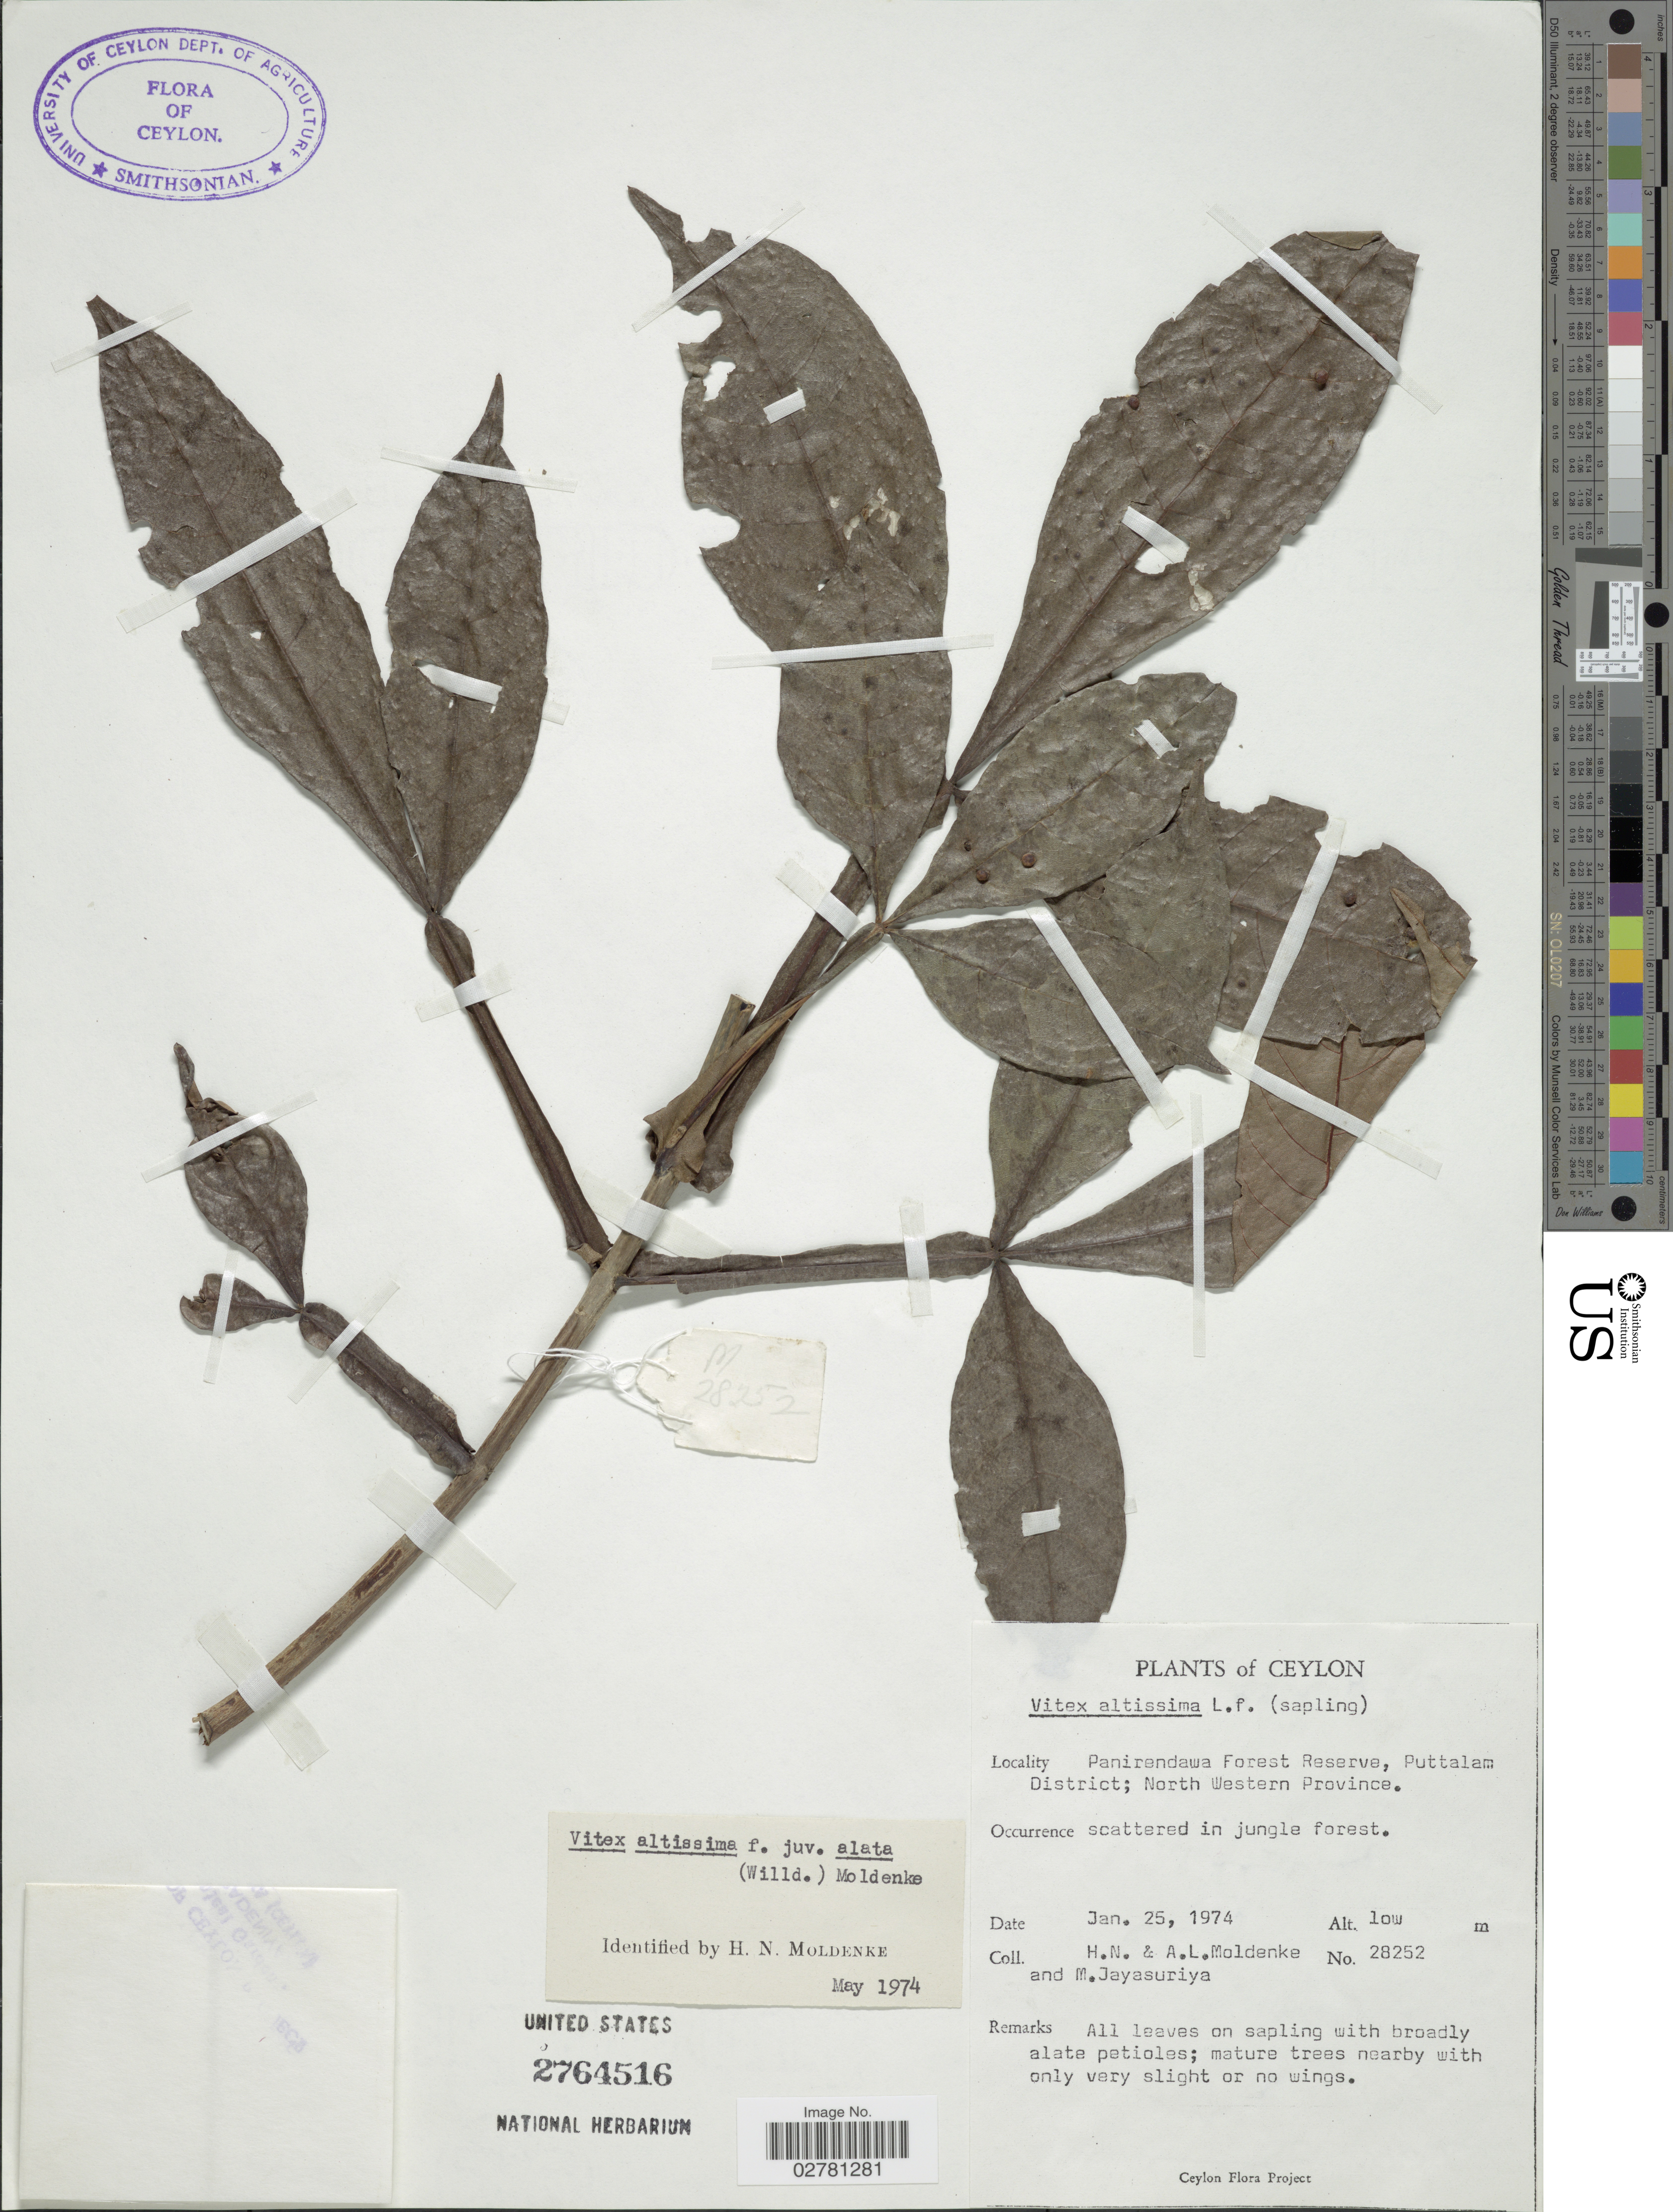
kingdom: Plantae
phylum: Tracheophyta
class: Magnoliopsida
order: Lamiales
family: Lamiaceae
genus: Vitex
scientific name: Vitex altissima f. alata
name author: (Willd.) Moldenke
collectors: H. N. Moldenke, A. L. Moldenke & M. Jayasuriya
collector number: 28252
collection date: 1974-01-25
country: Sri Lanka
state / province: North Western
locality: Ceylon. Panirendawa Forest Reserve, Puttalam District.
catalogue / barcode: US 2764516